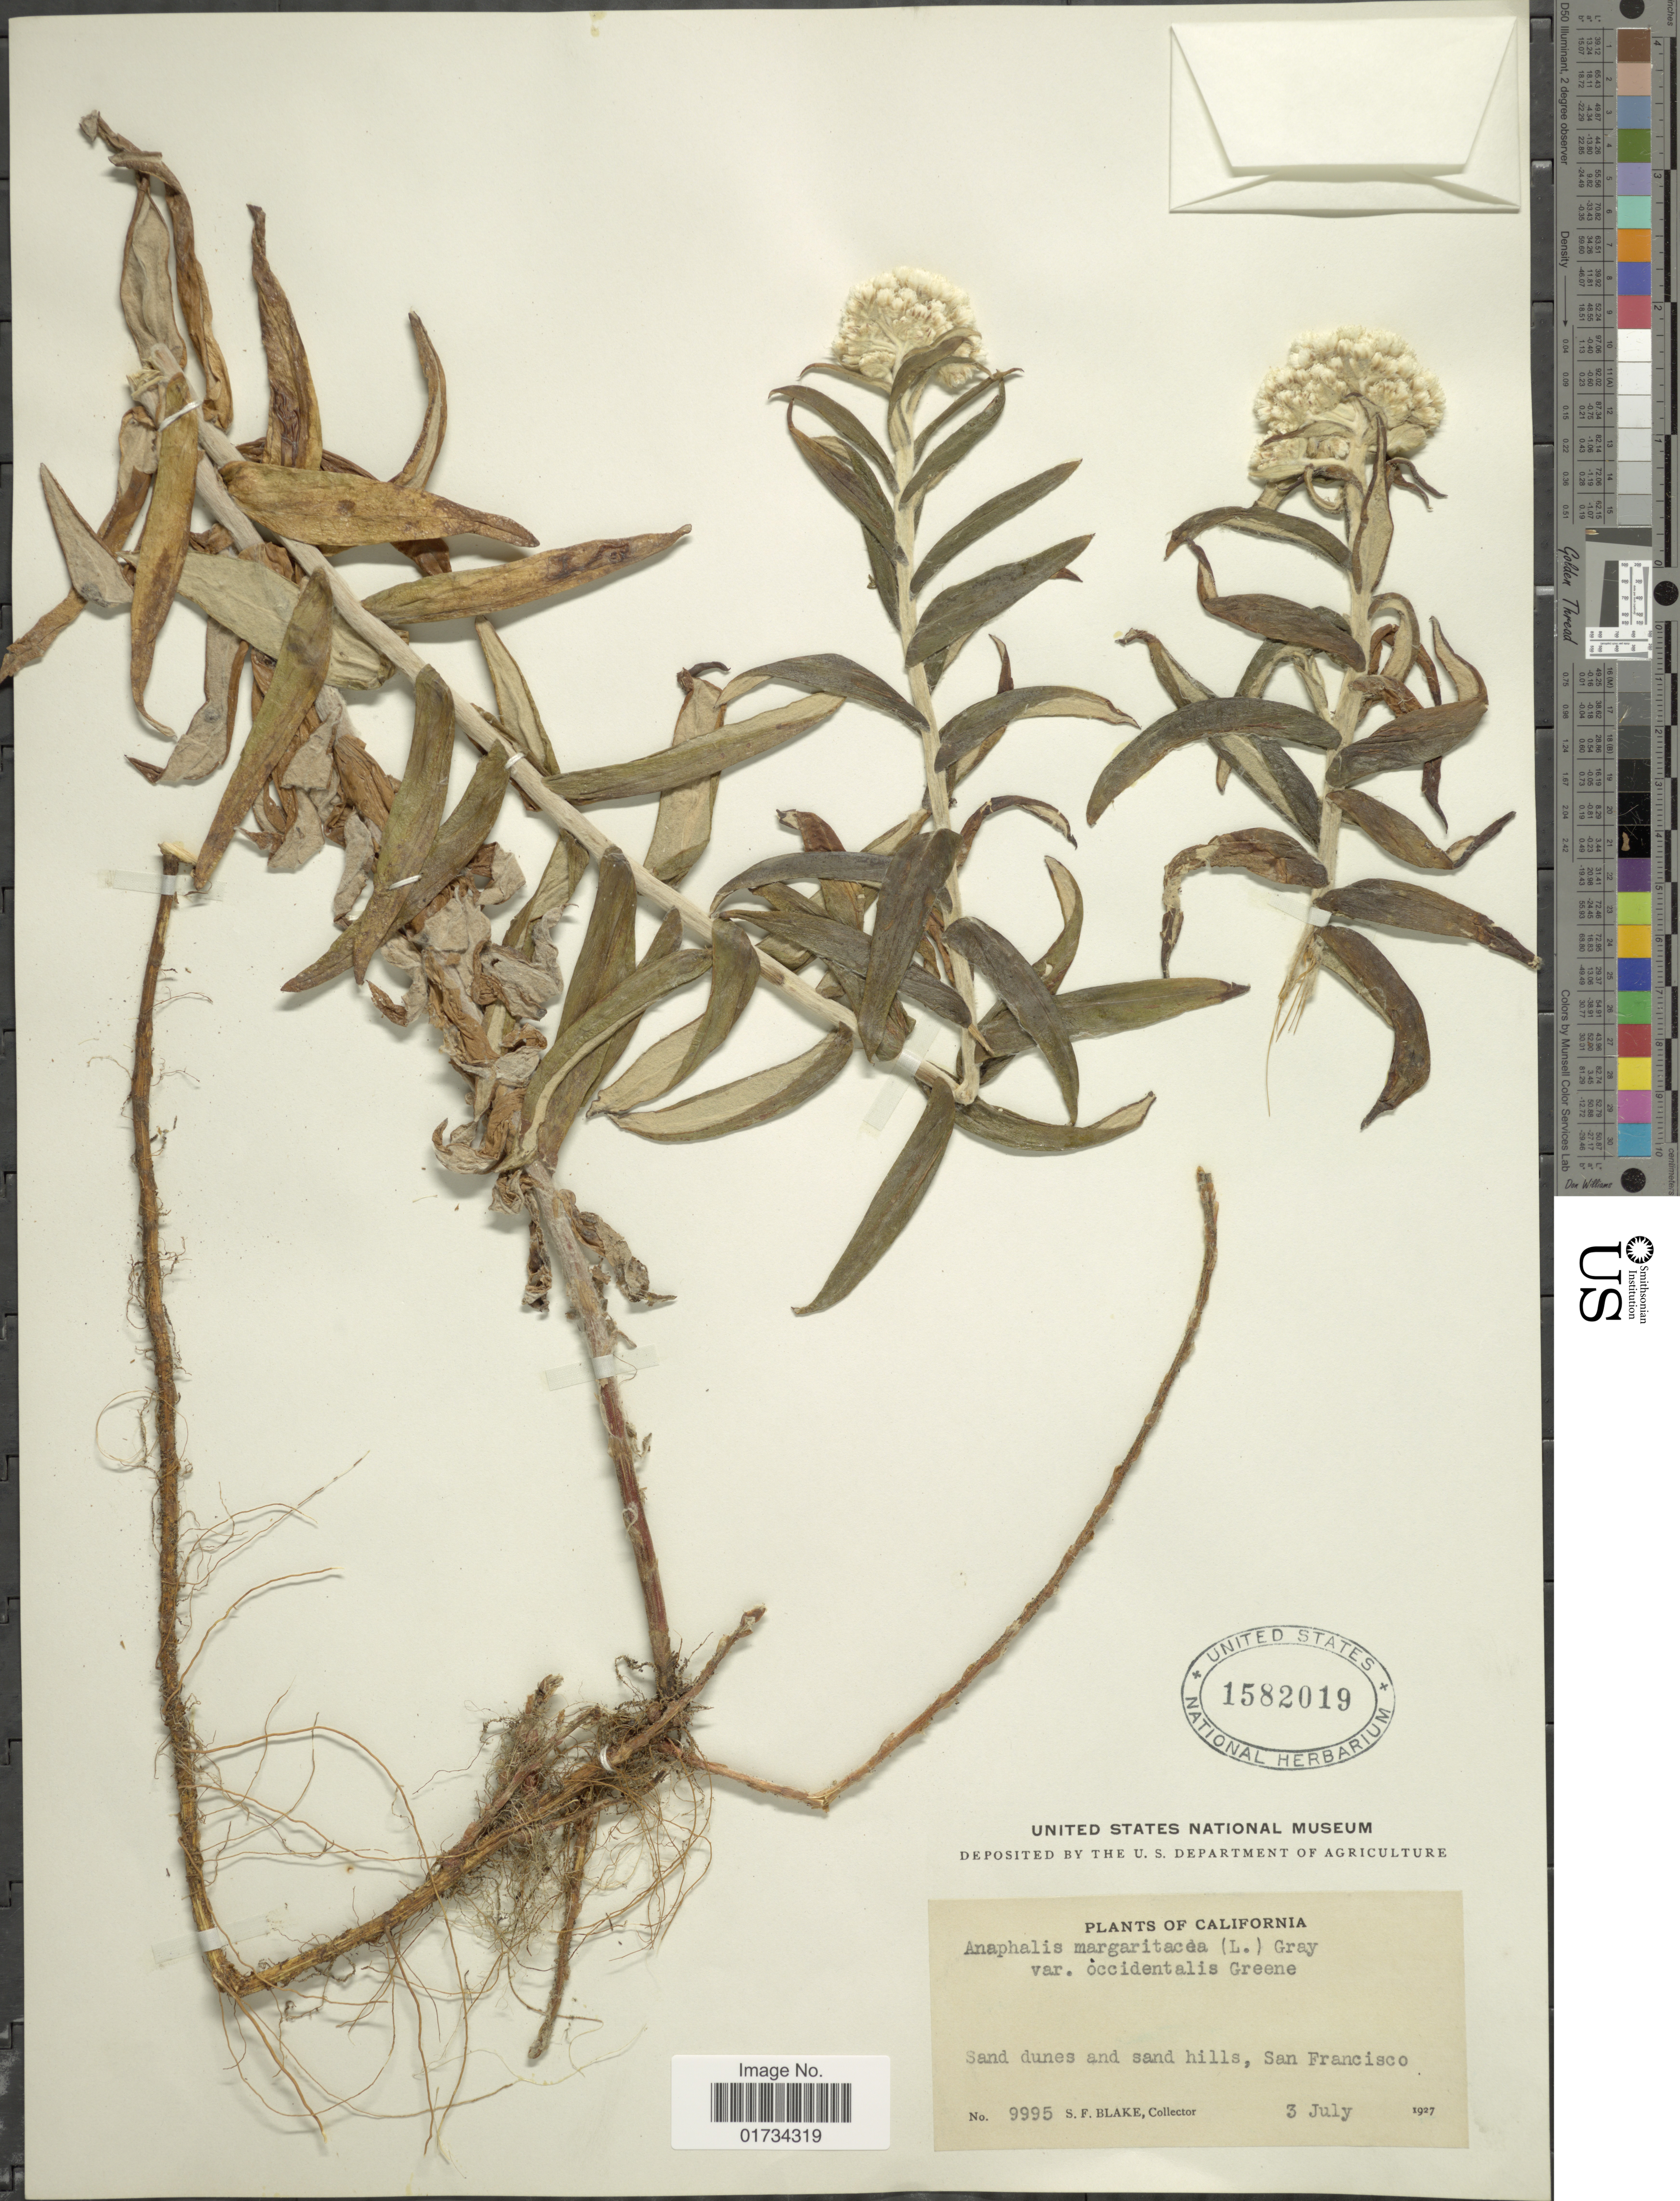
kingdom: Plantae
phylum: Tracheophyta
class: Magnoliopsida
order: Asterales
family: Asteraceae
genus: Anaphalis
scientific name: Anaphalis margaritacea var. occidentalis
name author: Greene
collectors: S. Blake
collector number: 9995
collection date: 1927-07-03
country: United States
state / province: California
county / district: San Francisco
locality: California. Sand dunes and sand hills, San Francisco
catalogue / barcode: US 1582019